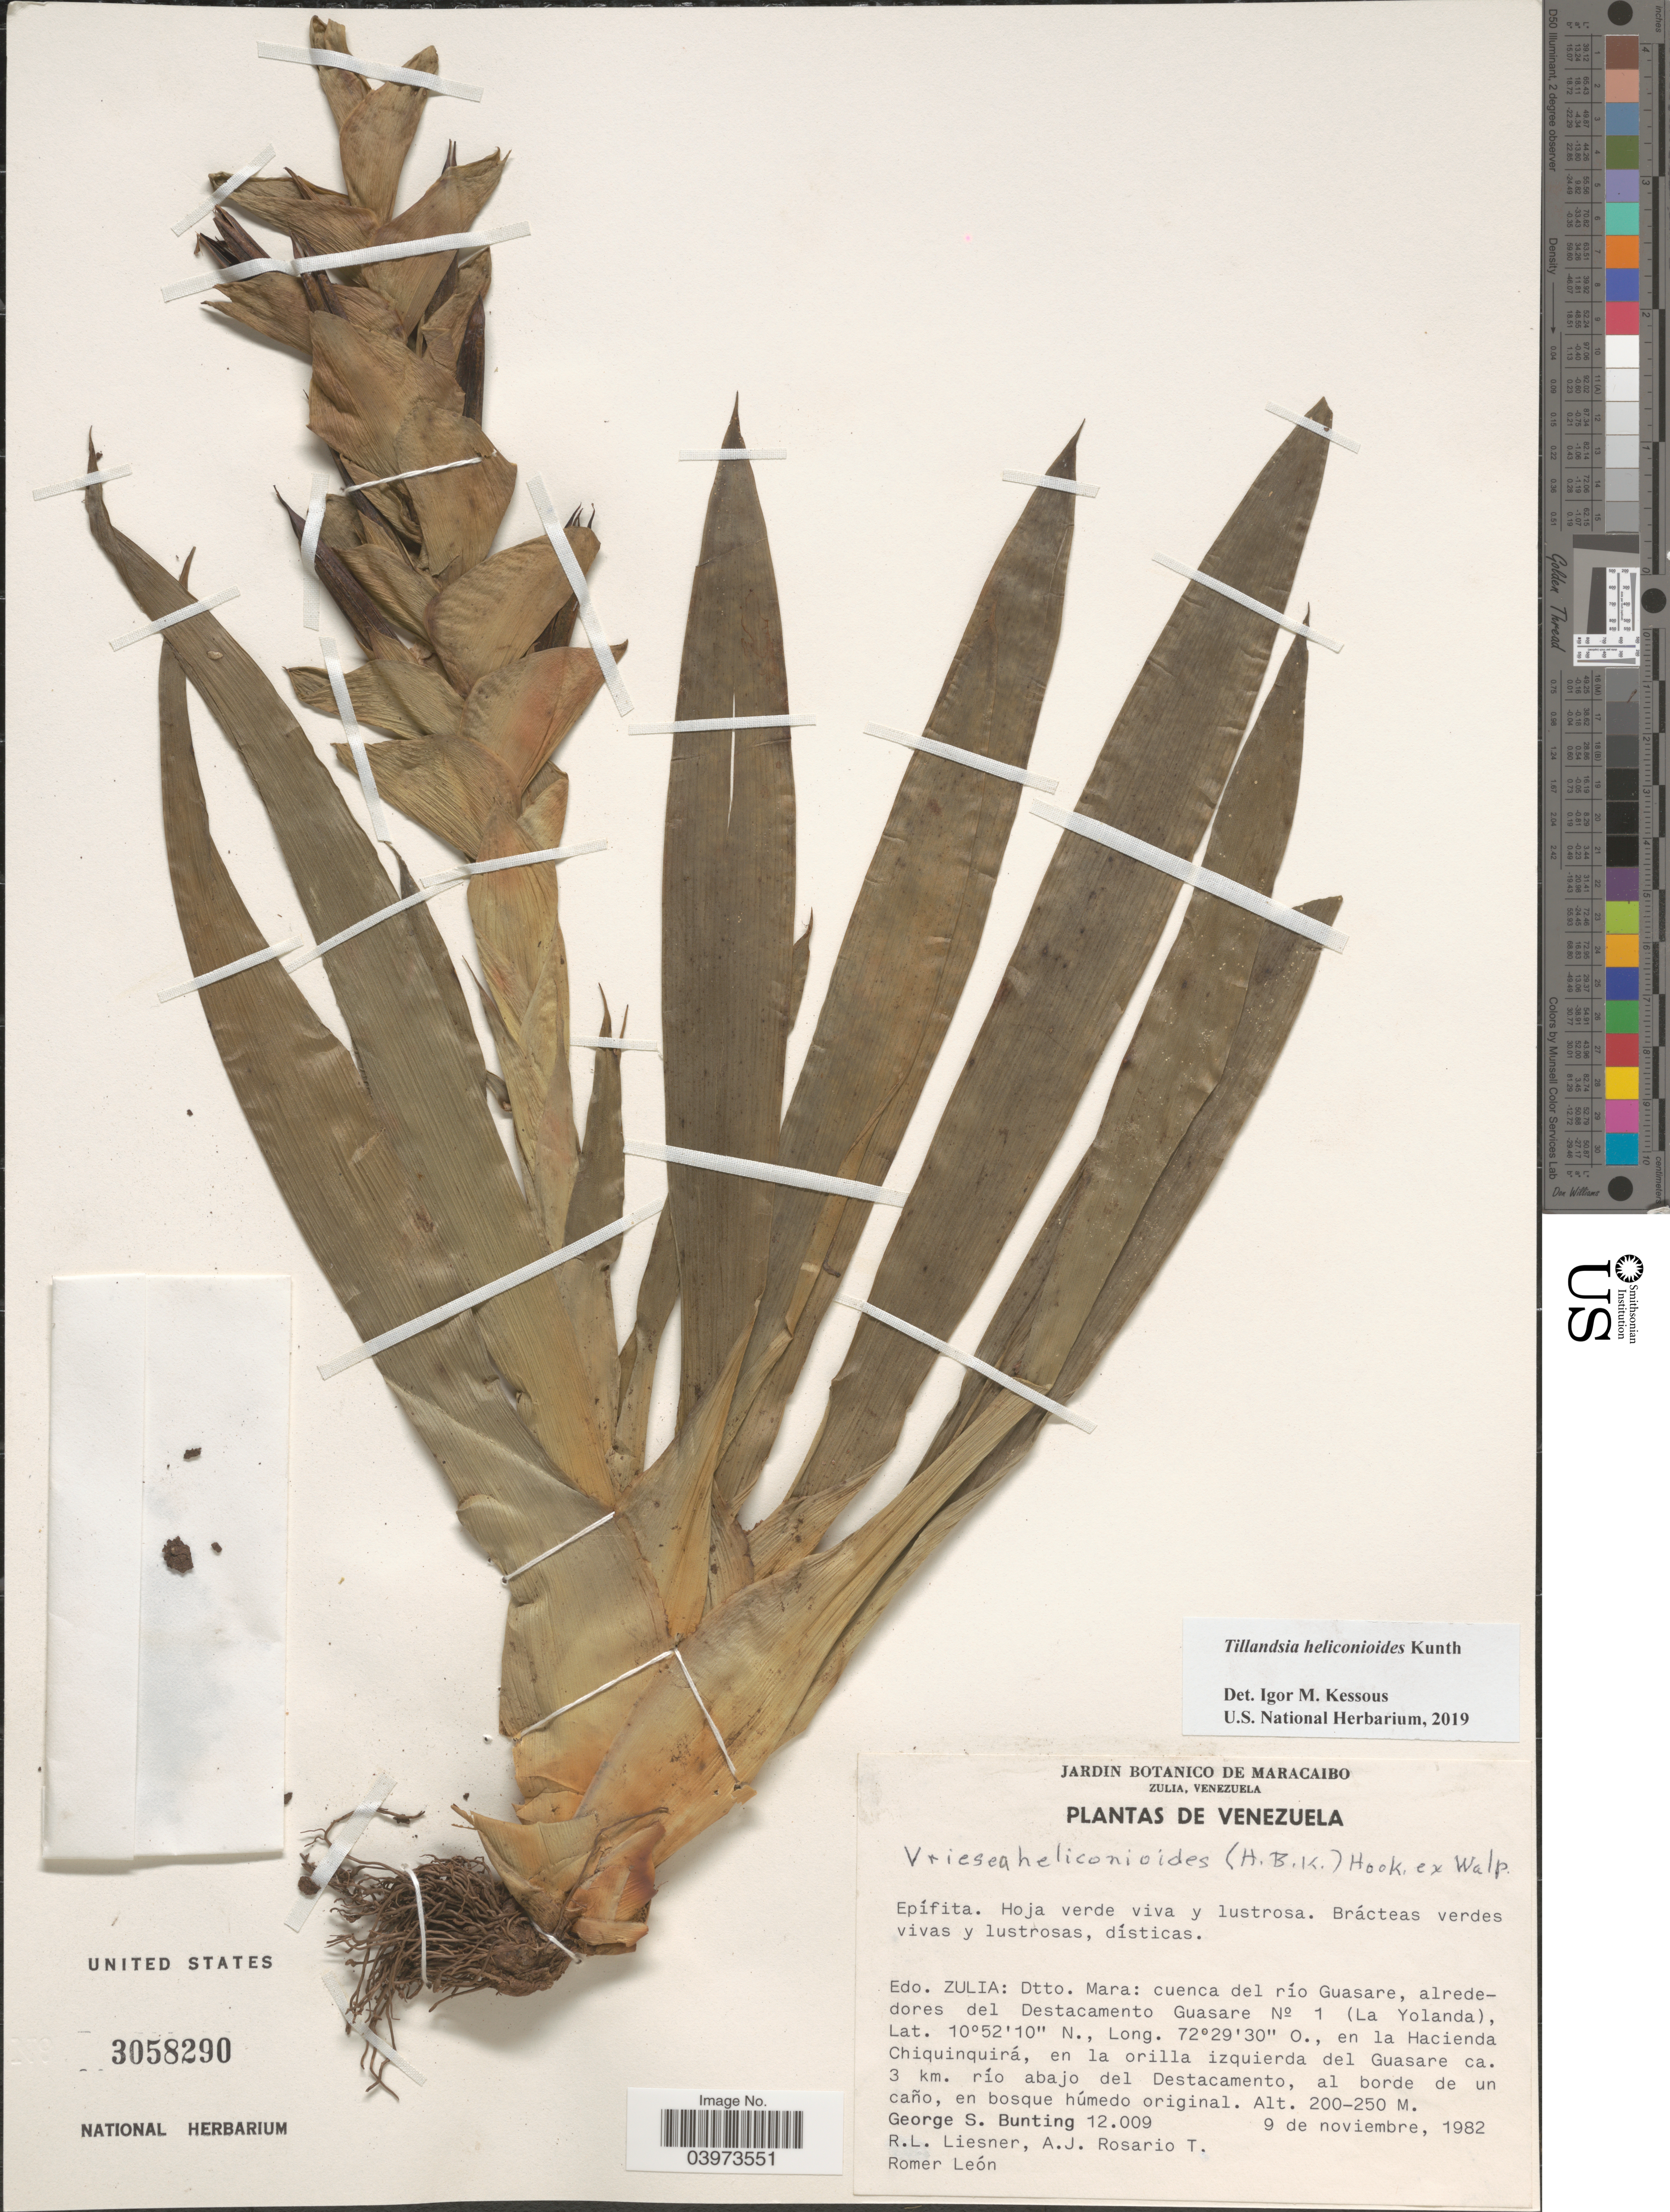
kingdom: Plantae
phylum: Tracheophyta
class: Liliopsida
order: Poales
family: Bromeliaceae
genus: Tillandsia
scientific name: Tillandsia heliconioides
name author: Kunth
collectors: G. S. Bunting, R. L. Liesner, A. Rosario T. & R. León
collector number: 12009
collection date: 1982-11-09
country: Venezuela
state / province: Zulia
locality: Dtto. Mara: cuenca del rio Guasare, alrededores del Destacamento Guasare N° 1 (La Yolanda), en la Hacienda Chiquinquirá, en la orilla izquierda del Guasare ca. 3 km. río abajo del Destacamento, al borde de un caño.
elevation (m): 200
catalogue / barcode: US 3058290